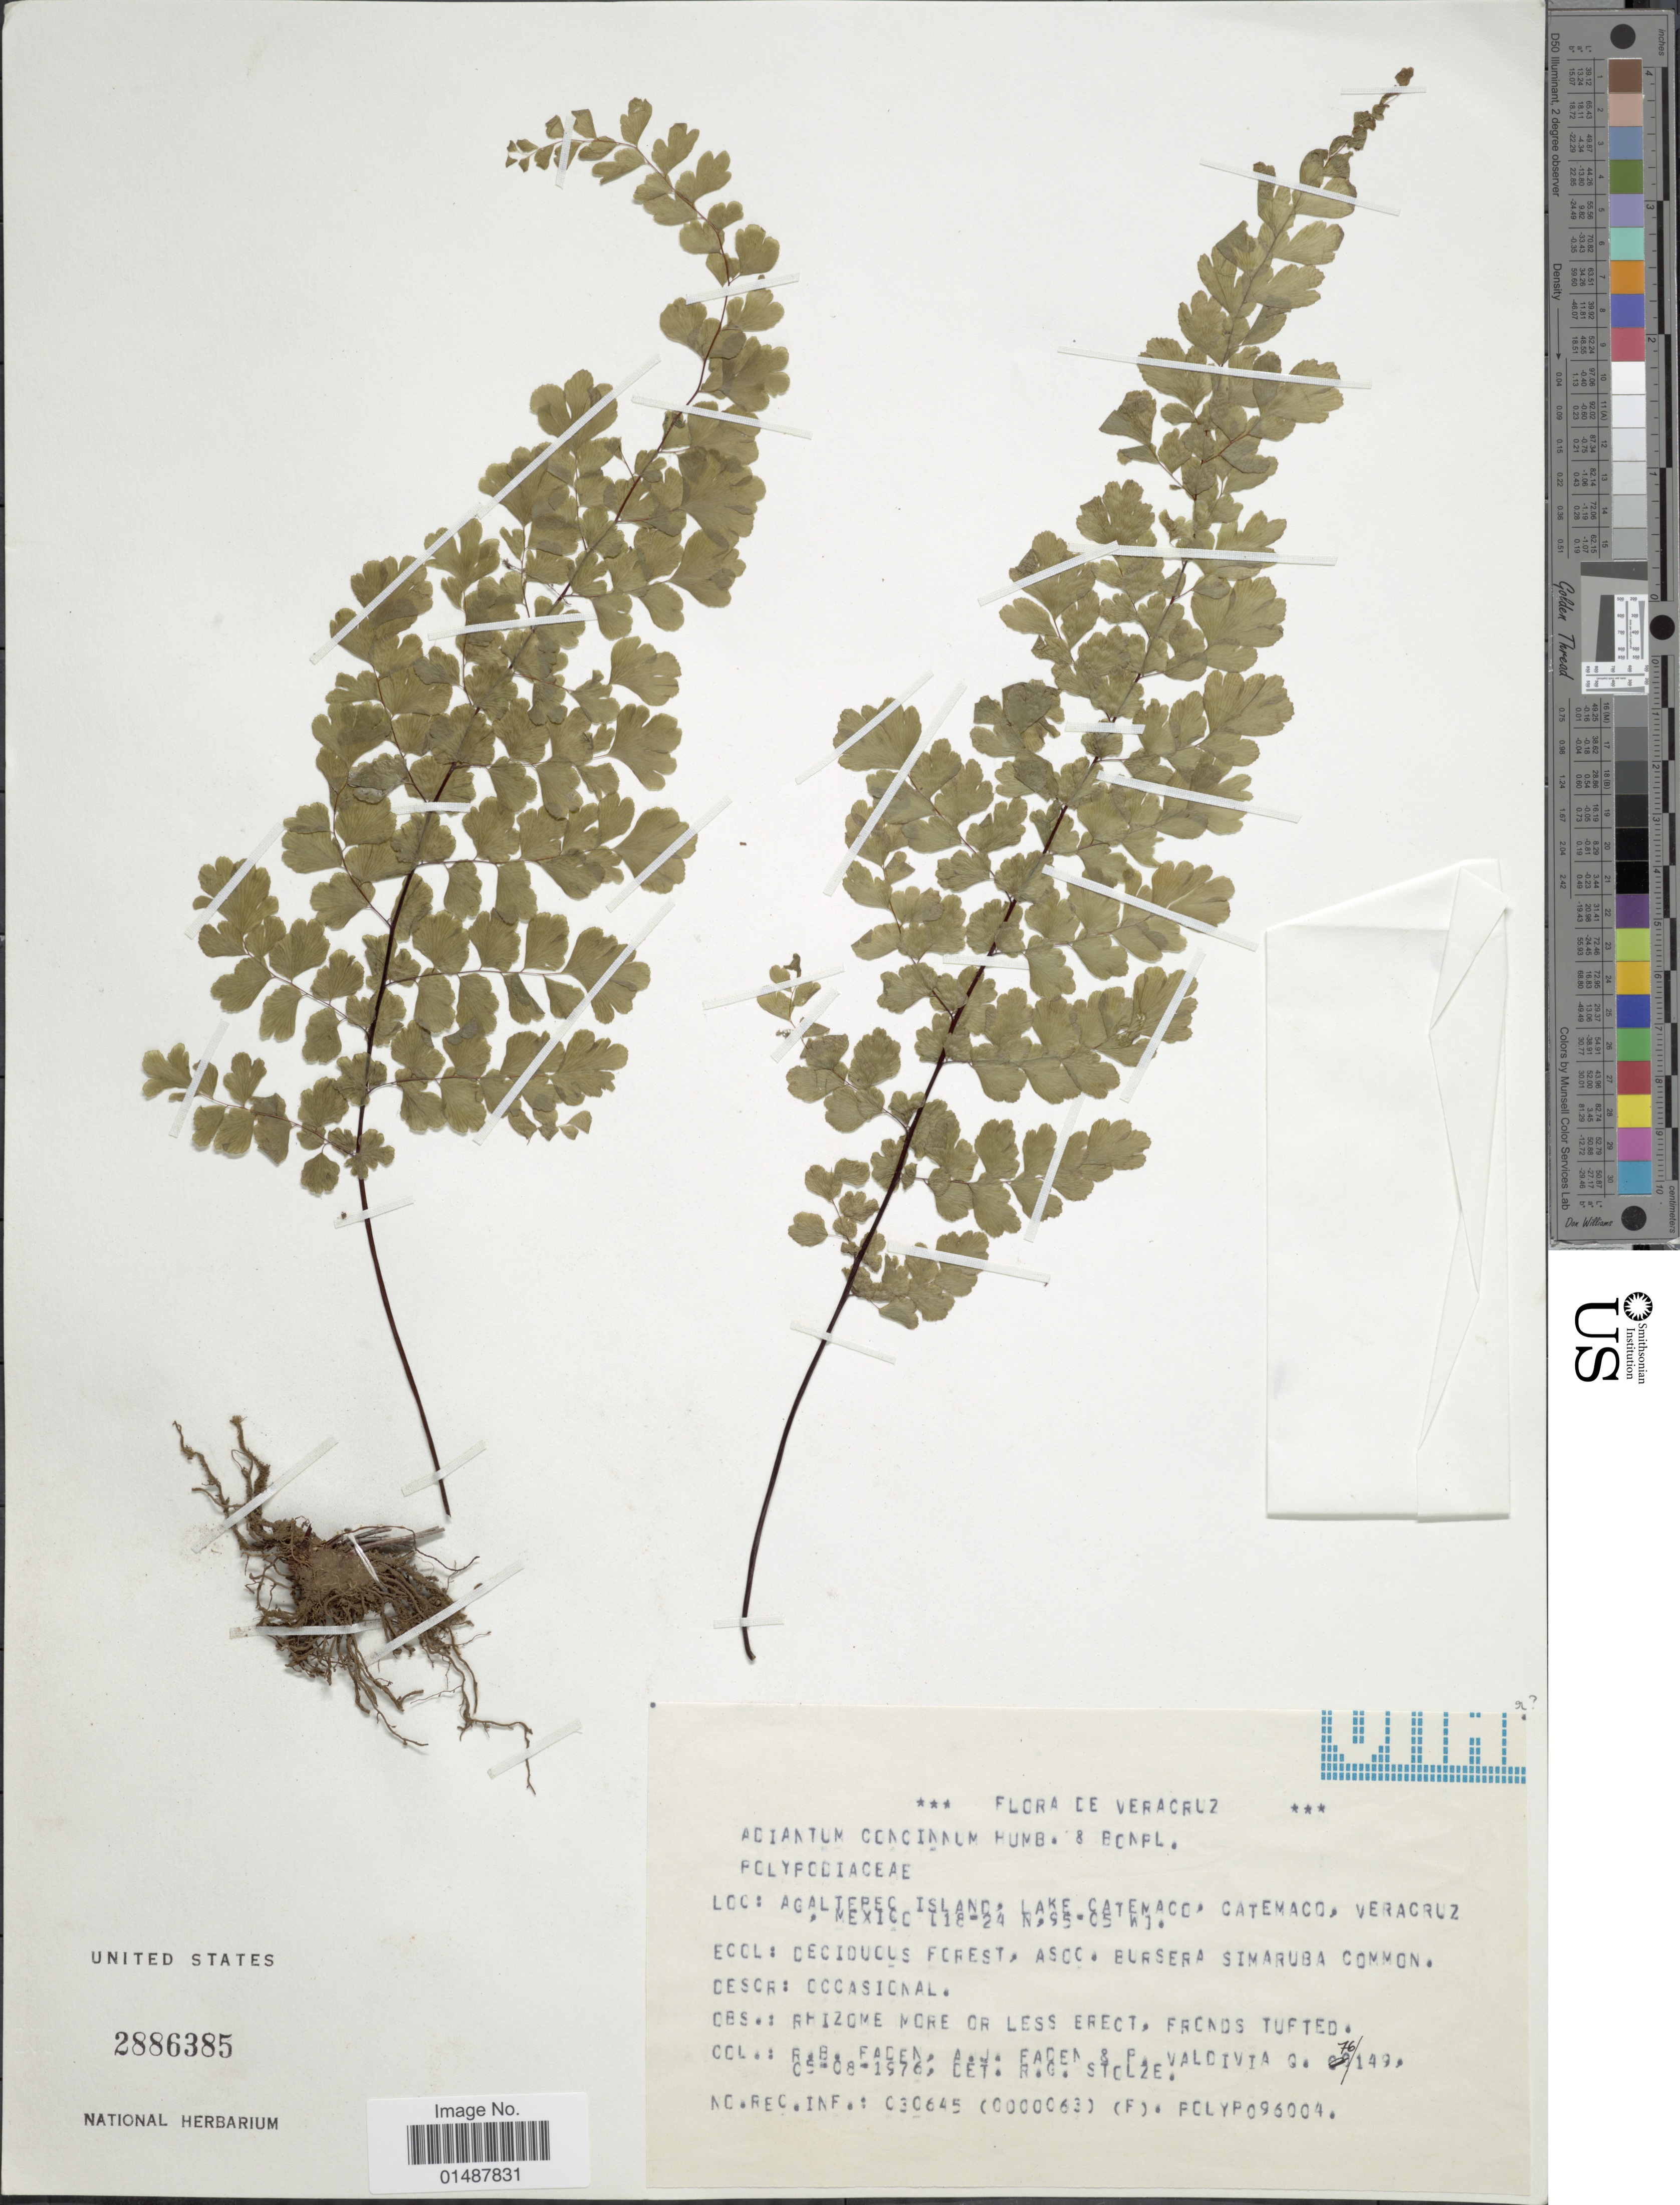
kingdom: Plantae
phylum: Tracheophyta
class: Polypodiopsida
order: Polypodiales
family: Pteridaceae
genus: Adiantum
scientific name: Adiantum concinnum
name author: Humb. & Bonpl. ex Willd.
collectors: R. B. Faden, A. J. Faden & P. E. Valdivia Q.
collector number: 76/149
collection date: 1976-08-05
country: Mexico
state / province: Veracruz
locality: Agaltepec Island, Lake Catenaco, Catemaco, Veracruz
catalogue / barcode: US 2886385